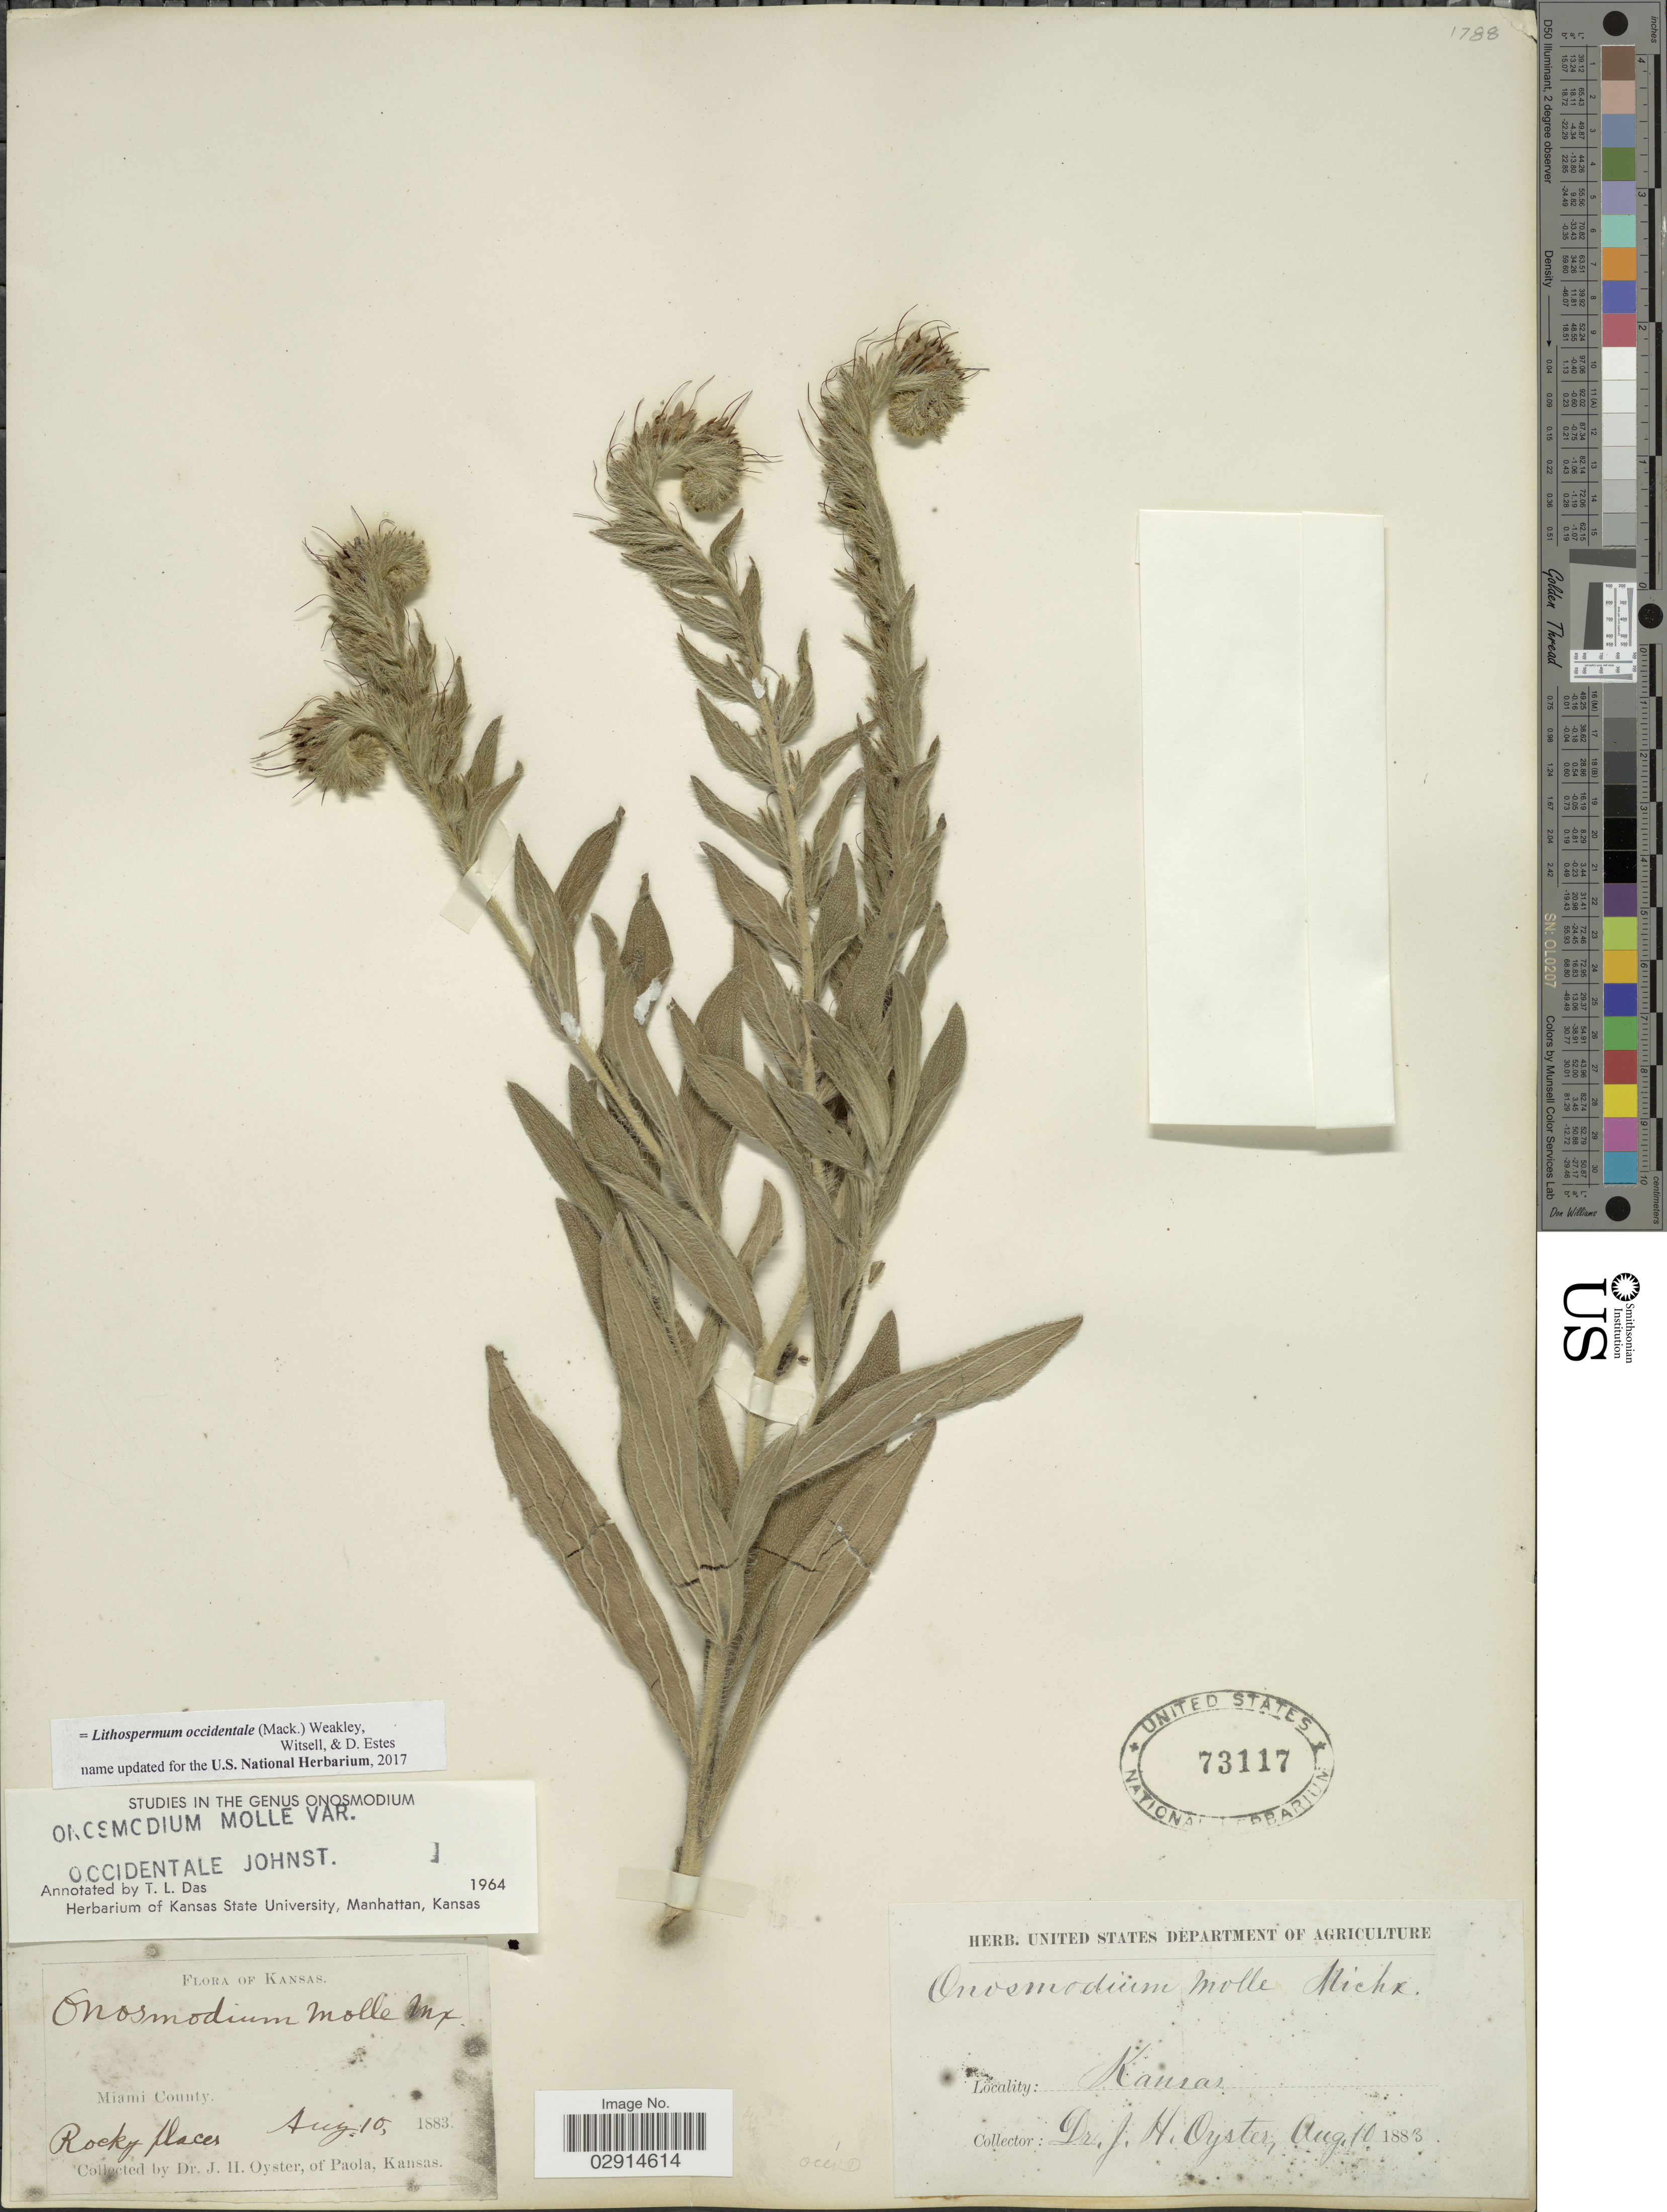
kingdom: Plantae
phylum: Tracheophyta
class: Magnoliopsida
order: Boraginales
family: Boraginaceae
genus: Lithospermum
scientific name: Lithospermum occidentale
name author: (Mack.) Weakley et al.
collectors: J. H. Oyster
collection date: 1883-08-10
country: United States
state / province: Kansas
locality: Miami County.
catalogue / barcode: US 73117